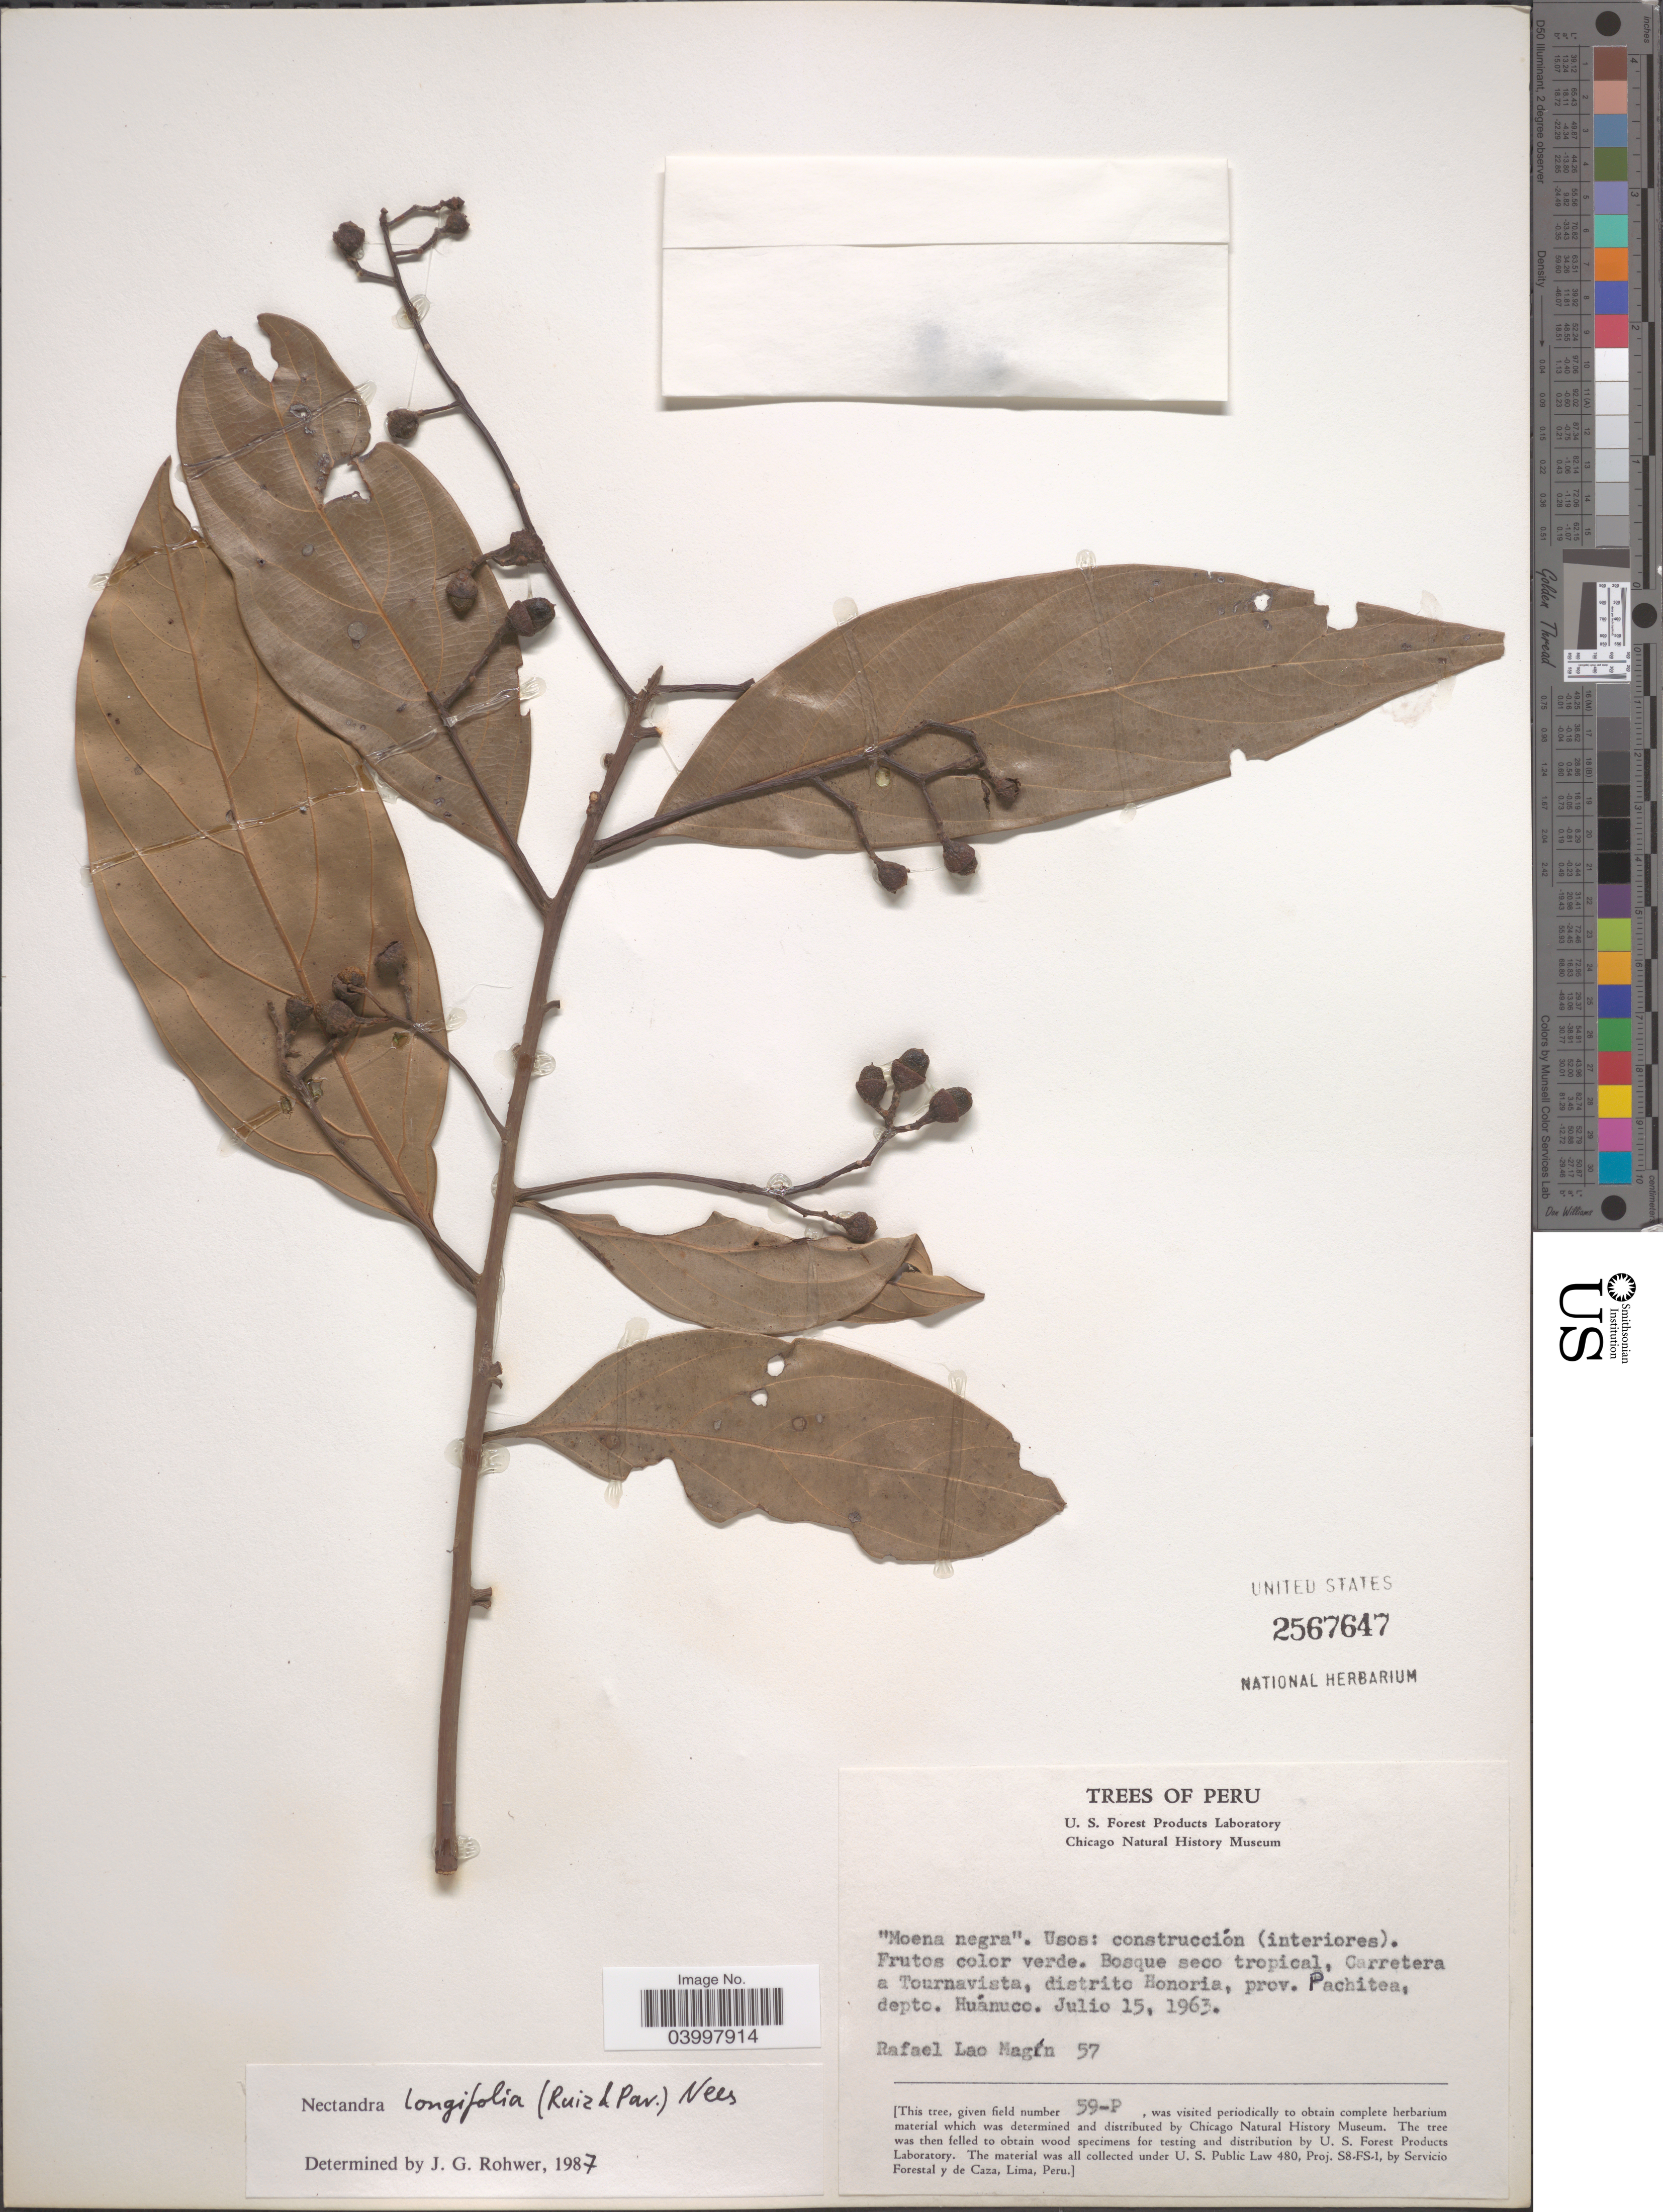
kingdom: Plantae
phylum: Tracheophyta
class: Magnoliopsida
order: Laurales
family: Lauraceae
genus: Nectandra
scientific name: Nectandra longifolia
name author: (Ruiz & Pav.) Nees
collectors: R. L. Magin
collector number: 57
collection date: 1963-07-15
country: Peru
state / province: Huánuco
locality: Bosque seco tropical, Carretera a Tournavista, distrito Honoria, prov. Pachitea, depto. Huánuco.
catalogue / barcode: US 2567647